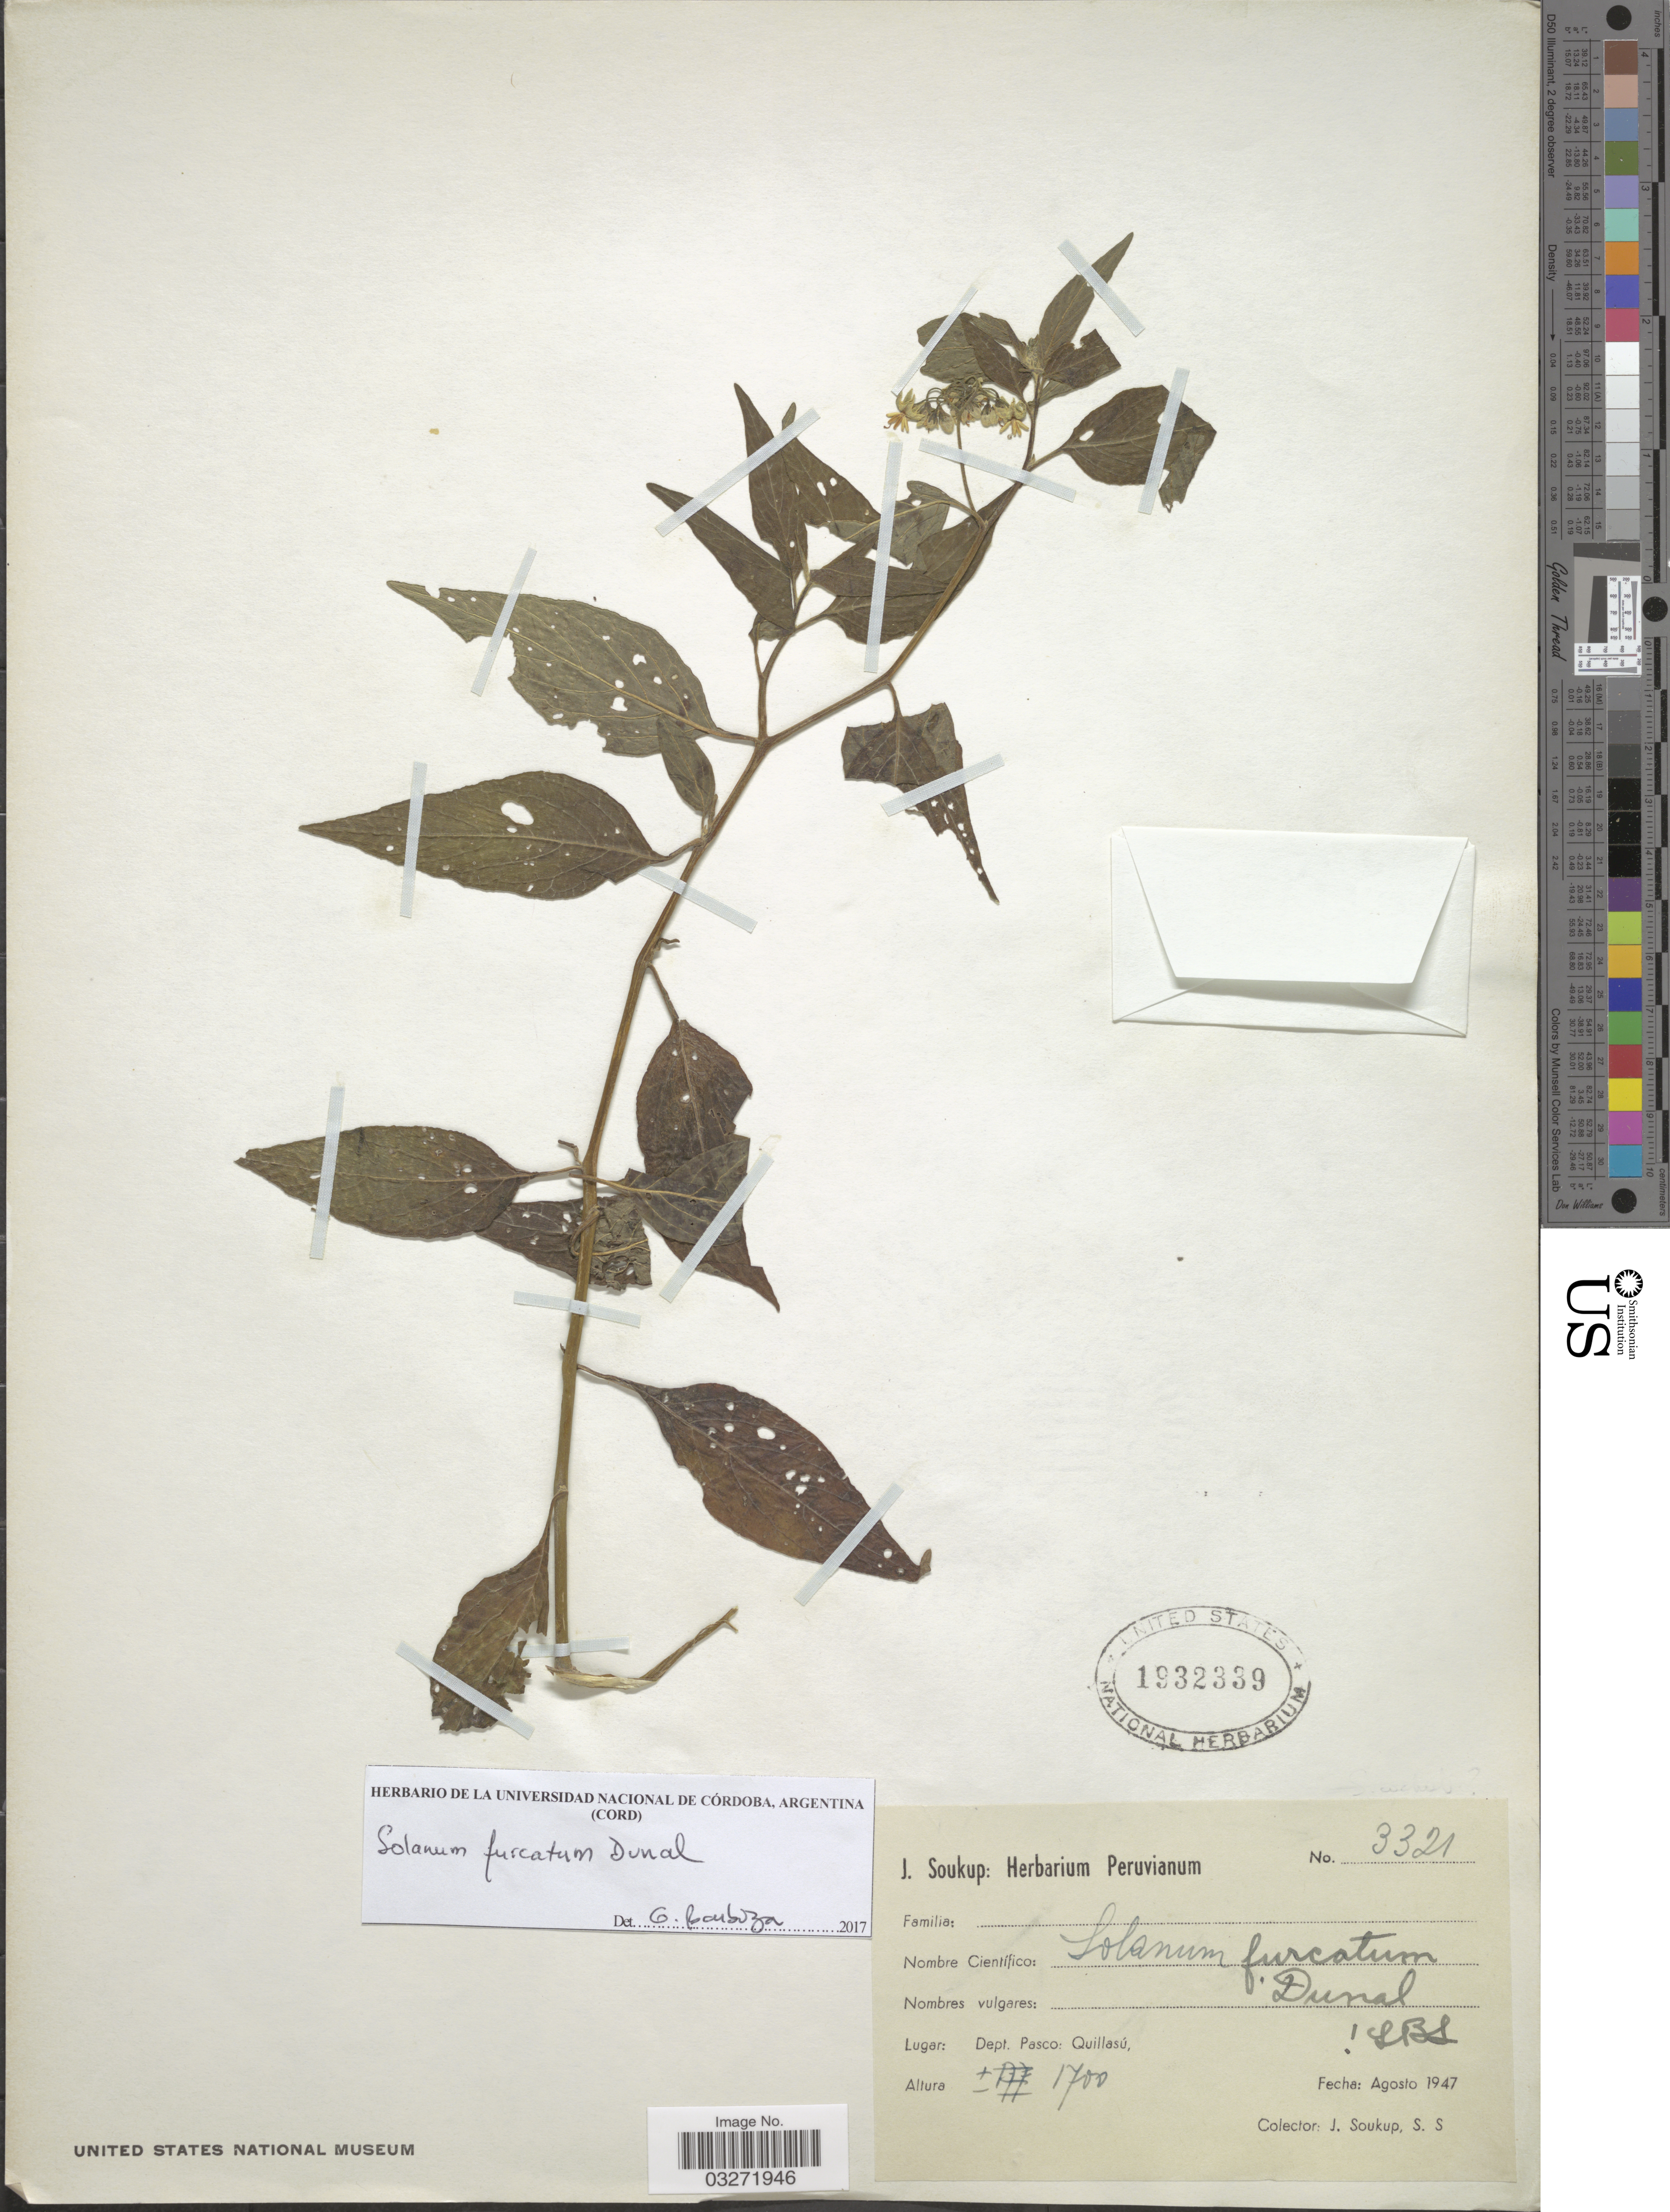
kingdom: Plantae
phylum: Tracheophyta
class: Magnoliopsida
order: Solanales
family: Solanaceae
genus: Solanum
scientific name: Solanum furcatum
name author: Dunal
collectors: J. Soukup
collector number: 3321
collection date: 1947-08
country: Peru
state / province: Pasco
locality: Quillasú.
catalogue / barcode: US 1932339